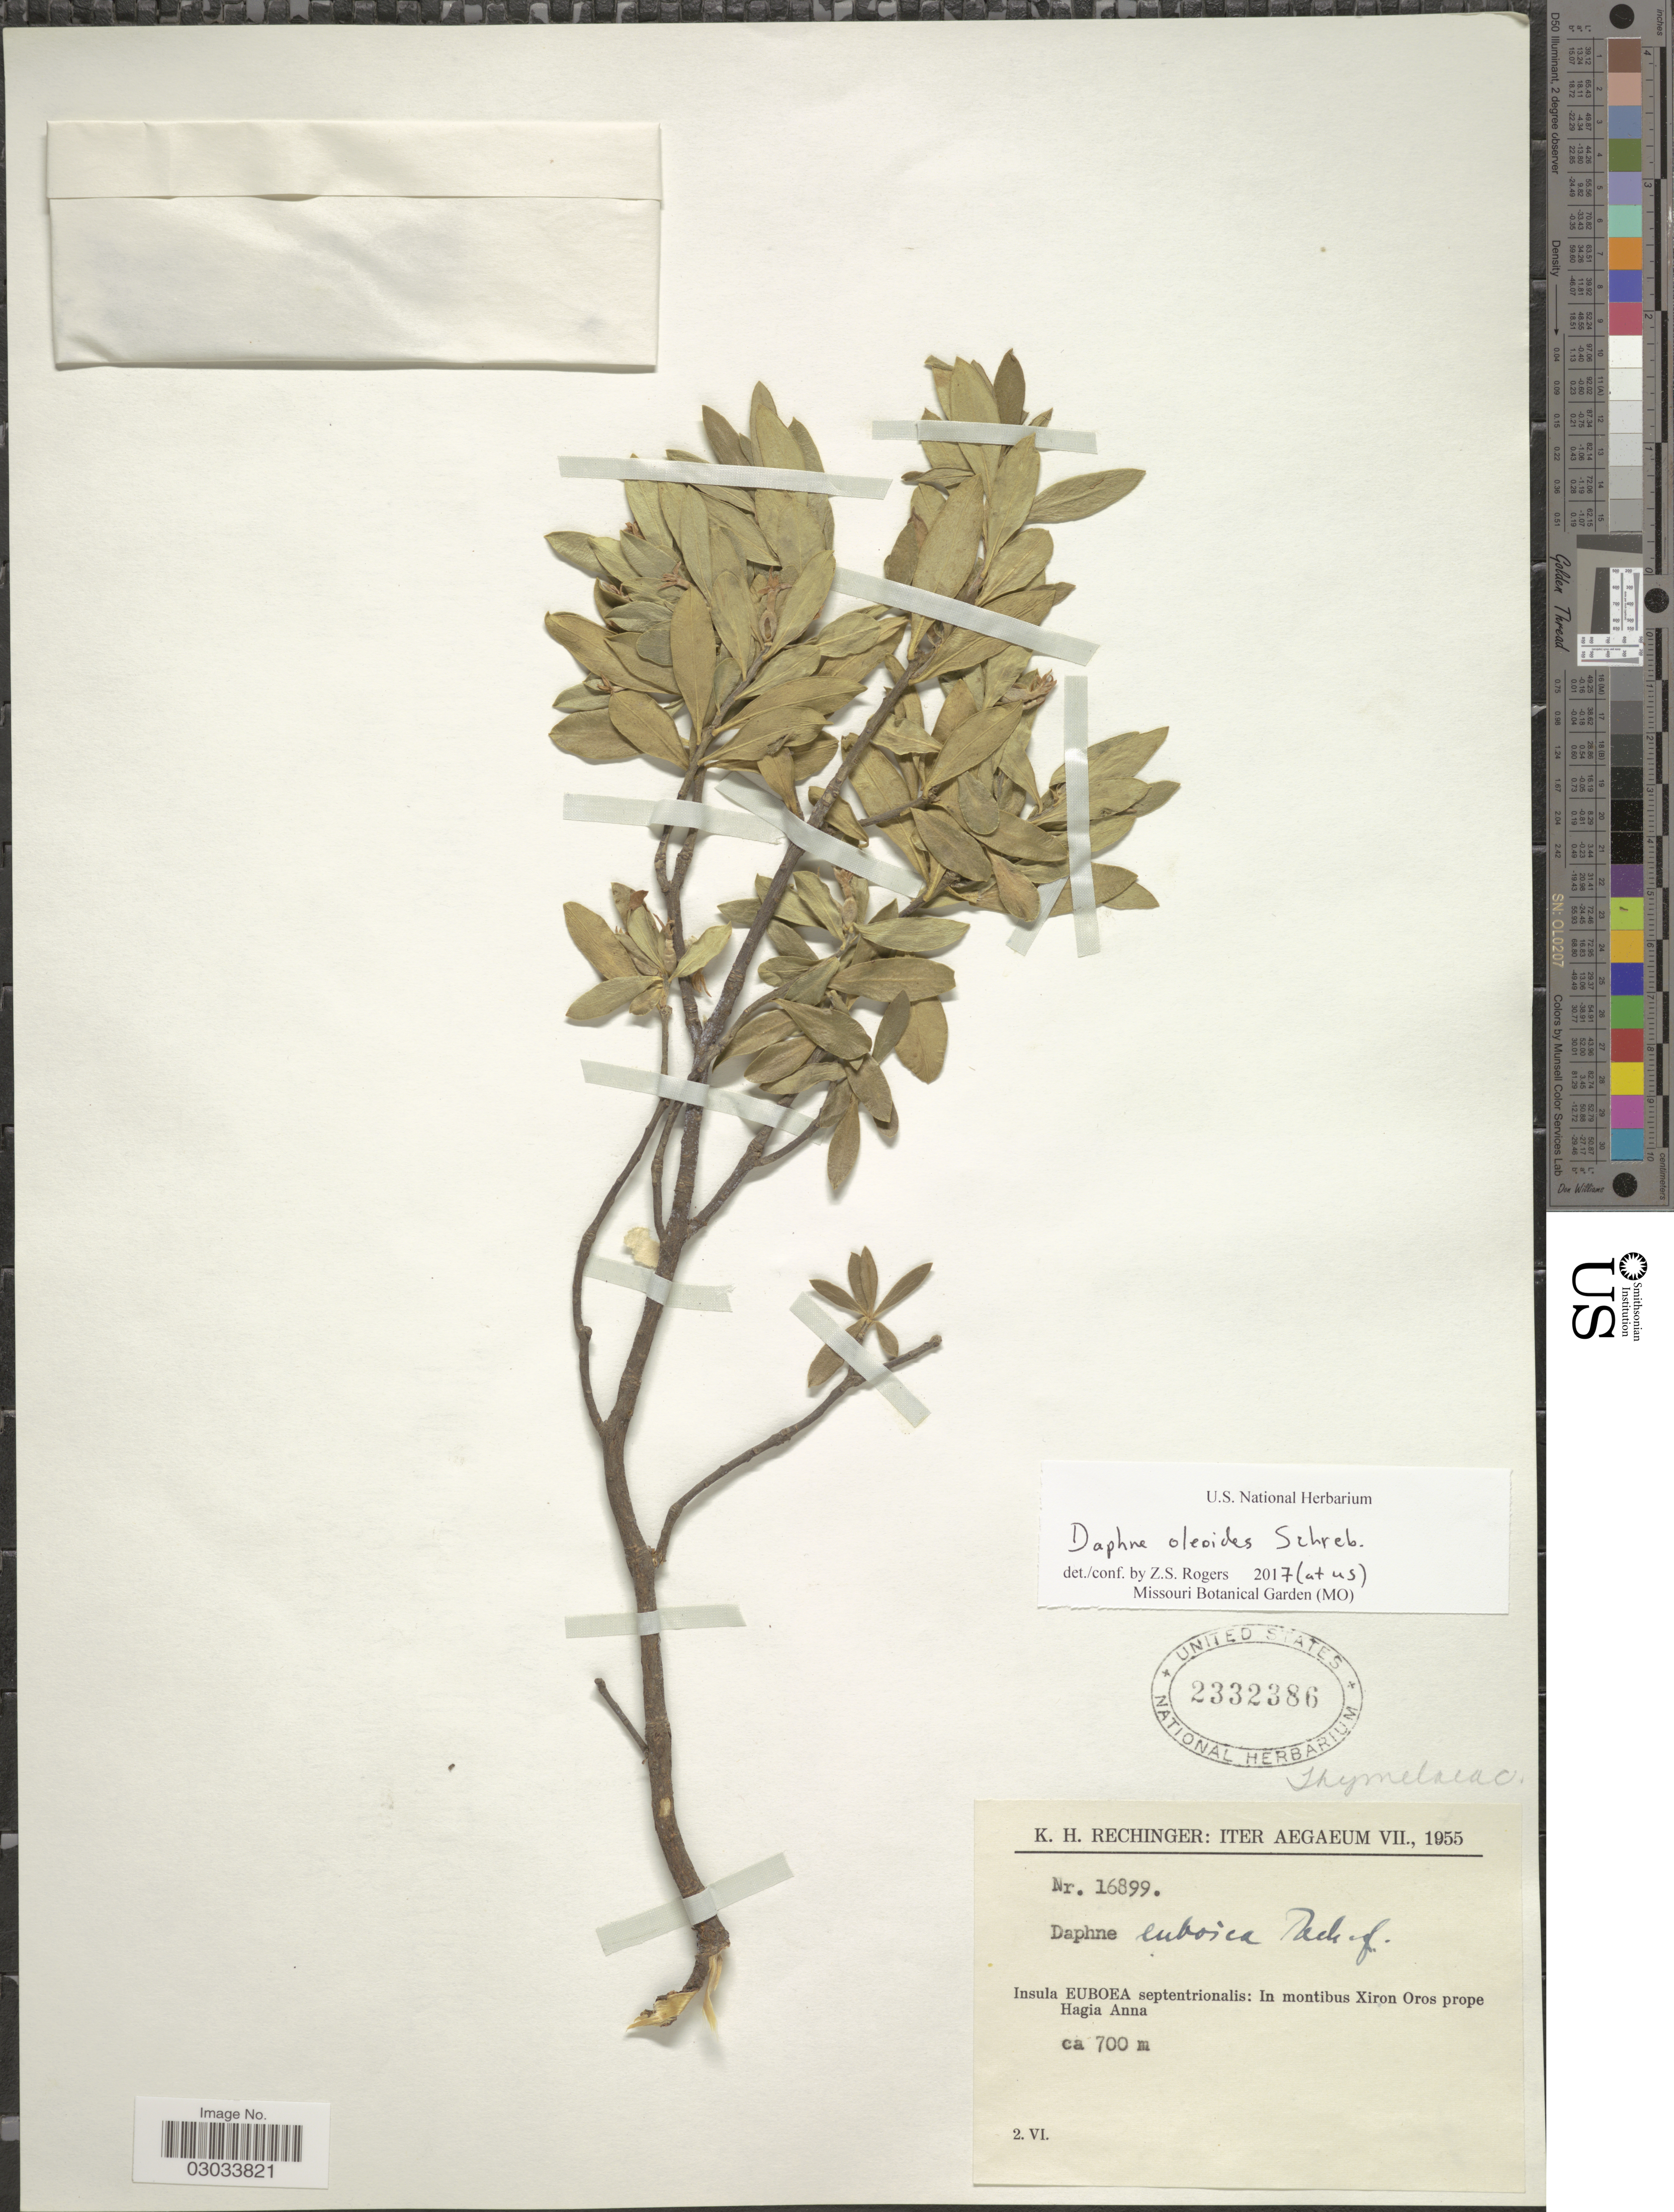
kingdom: Plantae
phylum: Tracheophyta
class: Magnoliopsida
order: Malvales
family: Thymelaeaceae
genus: Daphne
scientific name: Daphne oleoides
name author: L.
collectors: K. H. Rechinger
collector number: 16899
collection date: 1955-06-02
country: Greece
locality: Aegaeum. Insula Euboea septentrionalis: In montibus Xiron Oros prope Hagia Anna.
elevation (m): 700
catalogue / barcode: US 2332386